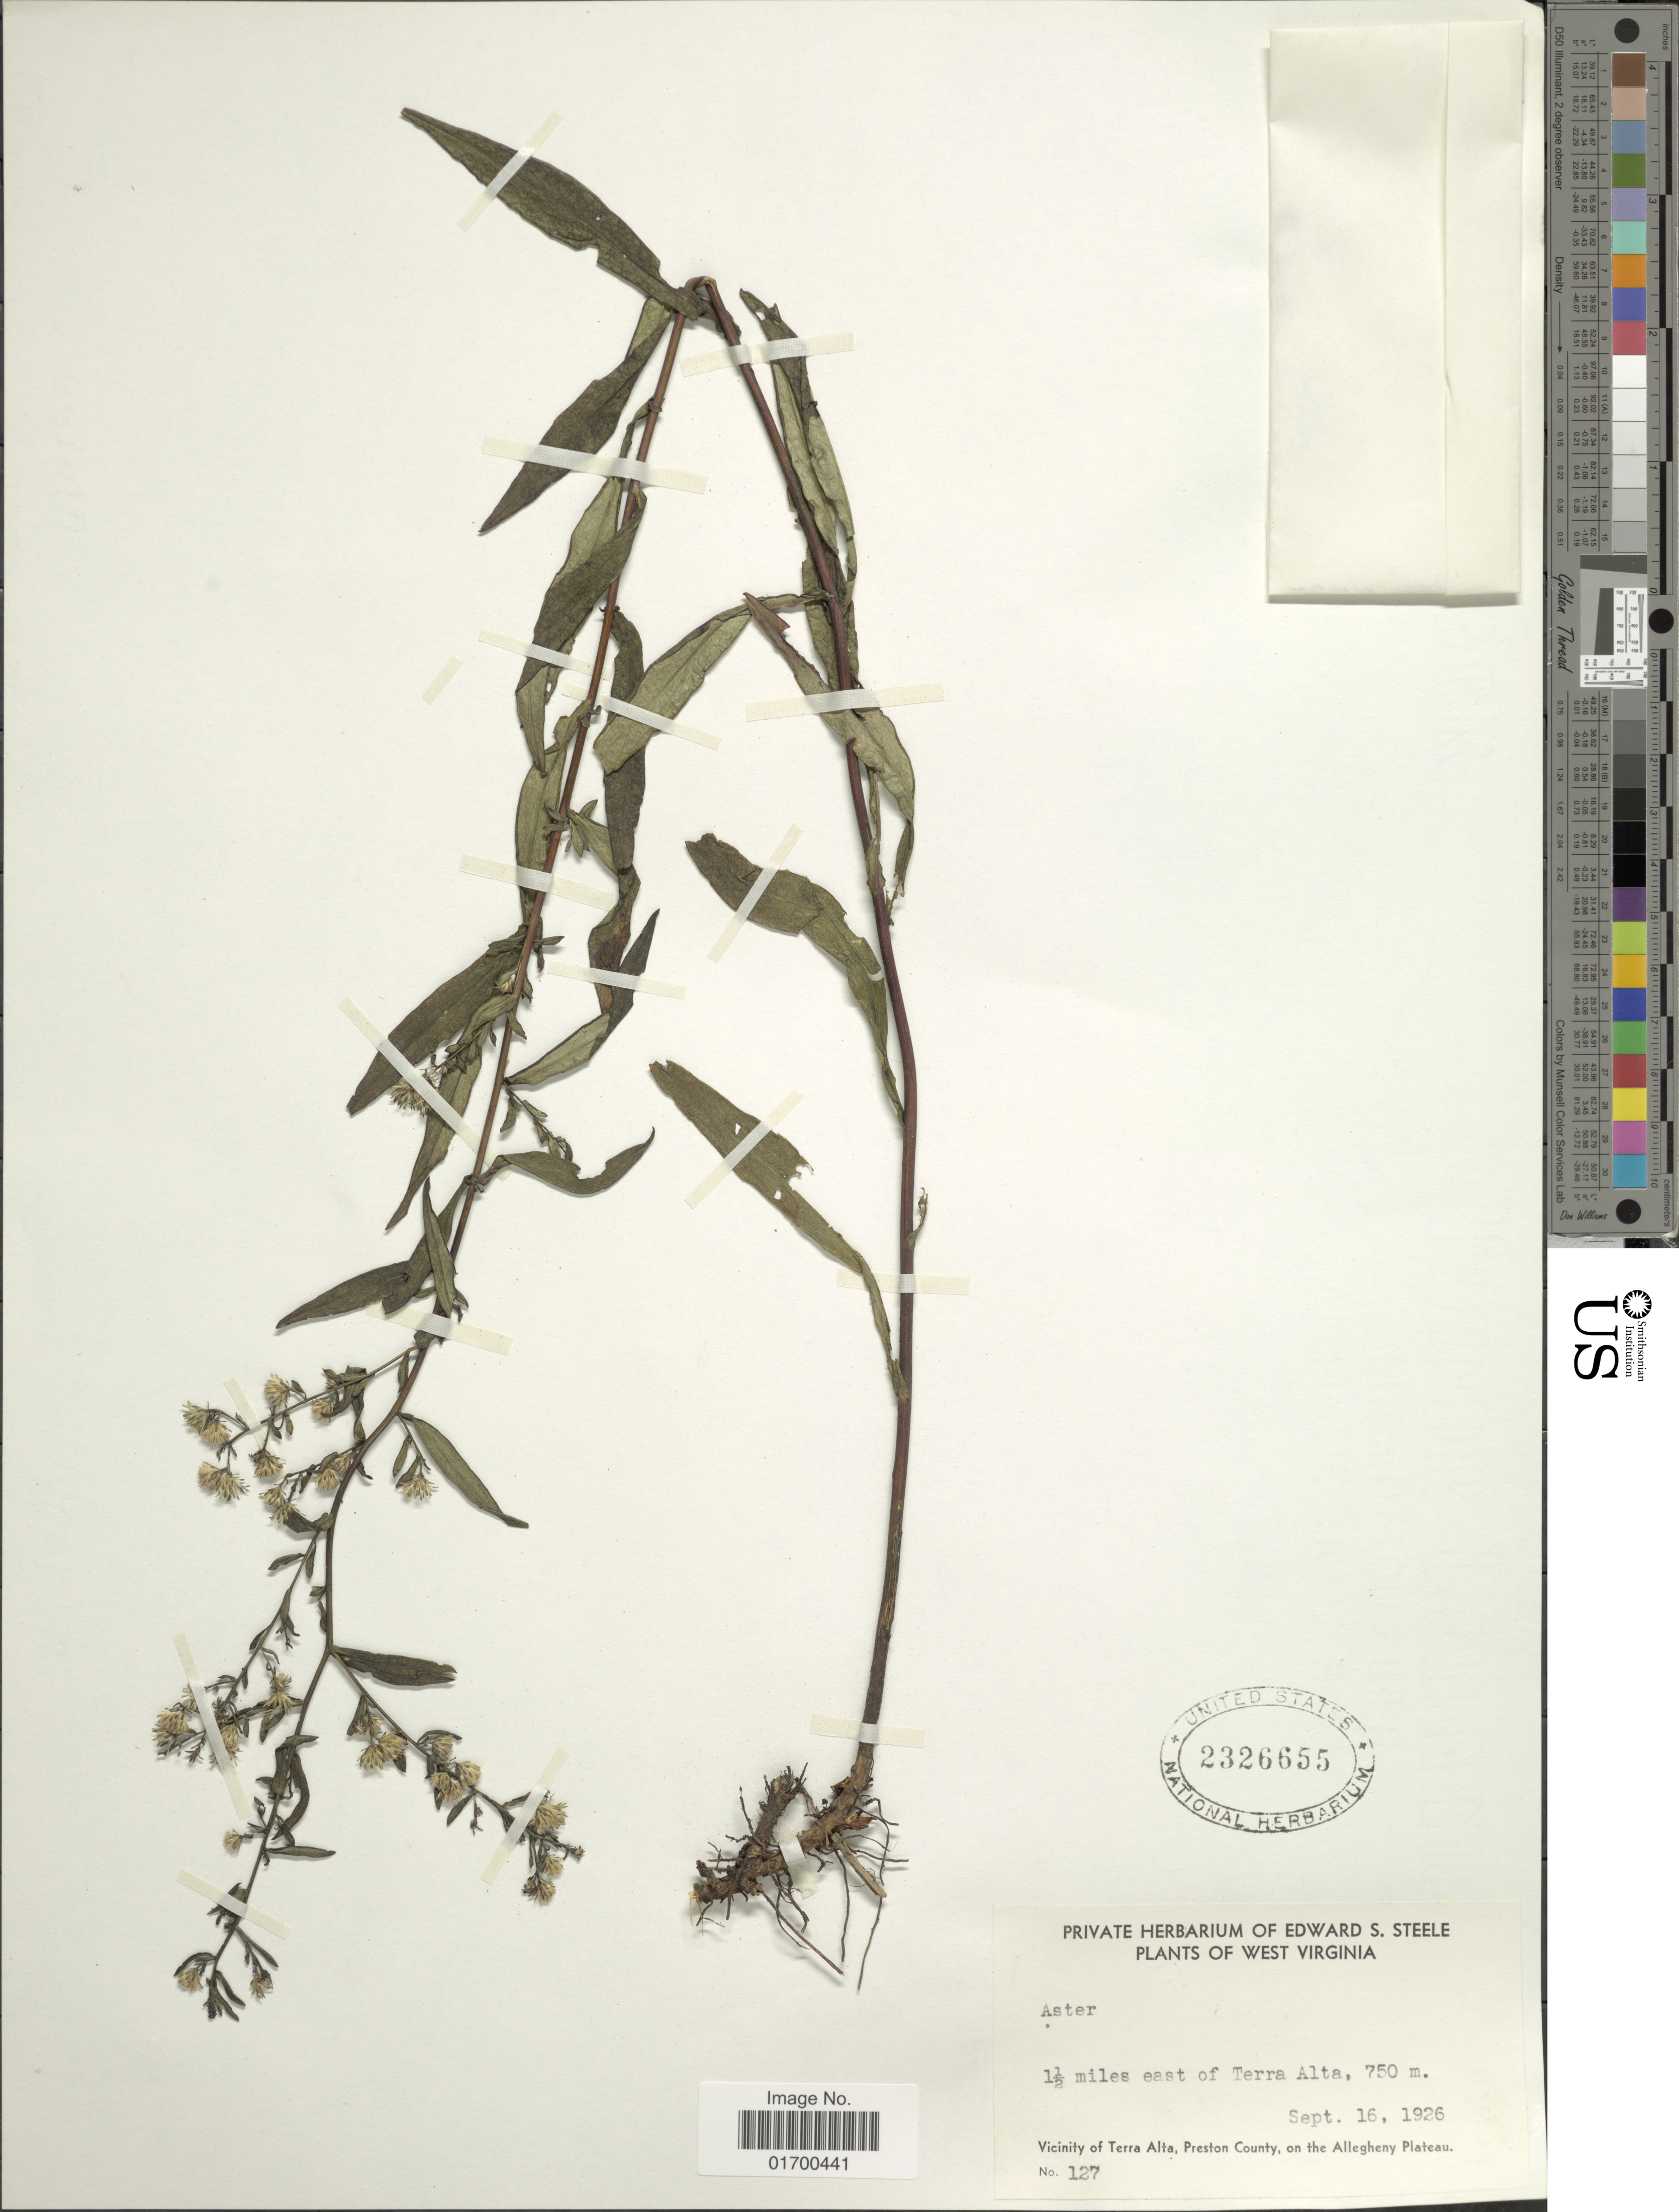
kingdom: Plantae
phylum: Tracheophyta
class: Magnoliopsida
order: Asterales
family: Asteraceae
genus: Symphyotrichum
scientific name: Symphyotrichum lateriflorum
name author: (L.) Á. Löve & D. Löve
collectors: ex herb. Edward S. Steele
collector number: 127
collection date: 1926-09-16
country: United States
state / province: West Virginia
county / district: Preston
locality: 1½ miles east of Terra Alta, Vicinity of Terra Alta, Preston County, on the Allegheny Plateau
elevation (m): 750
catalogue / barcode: US 2326655